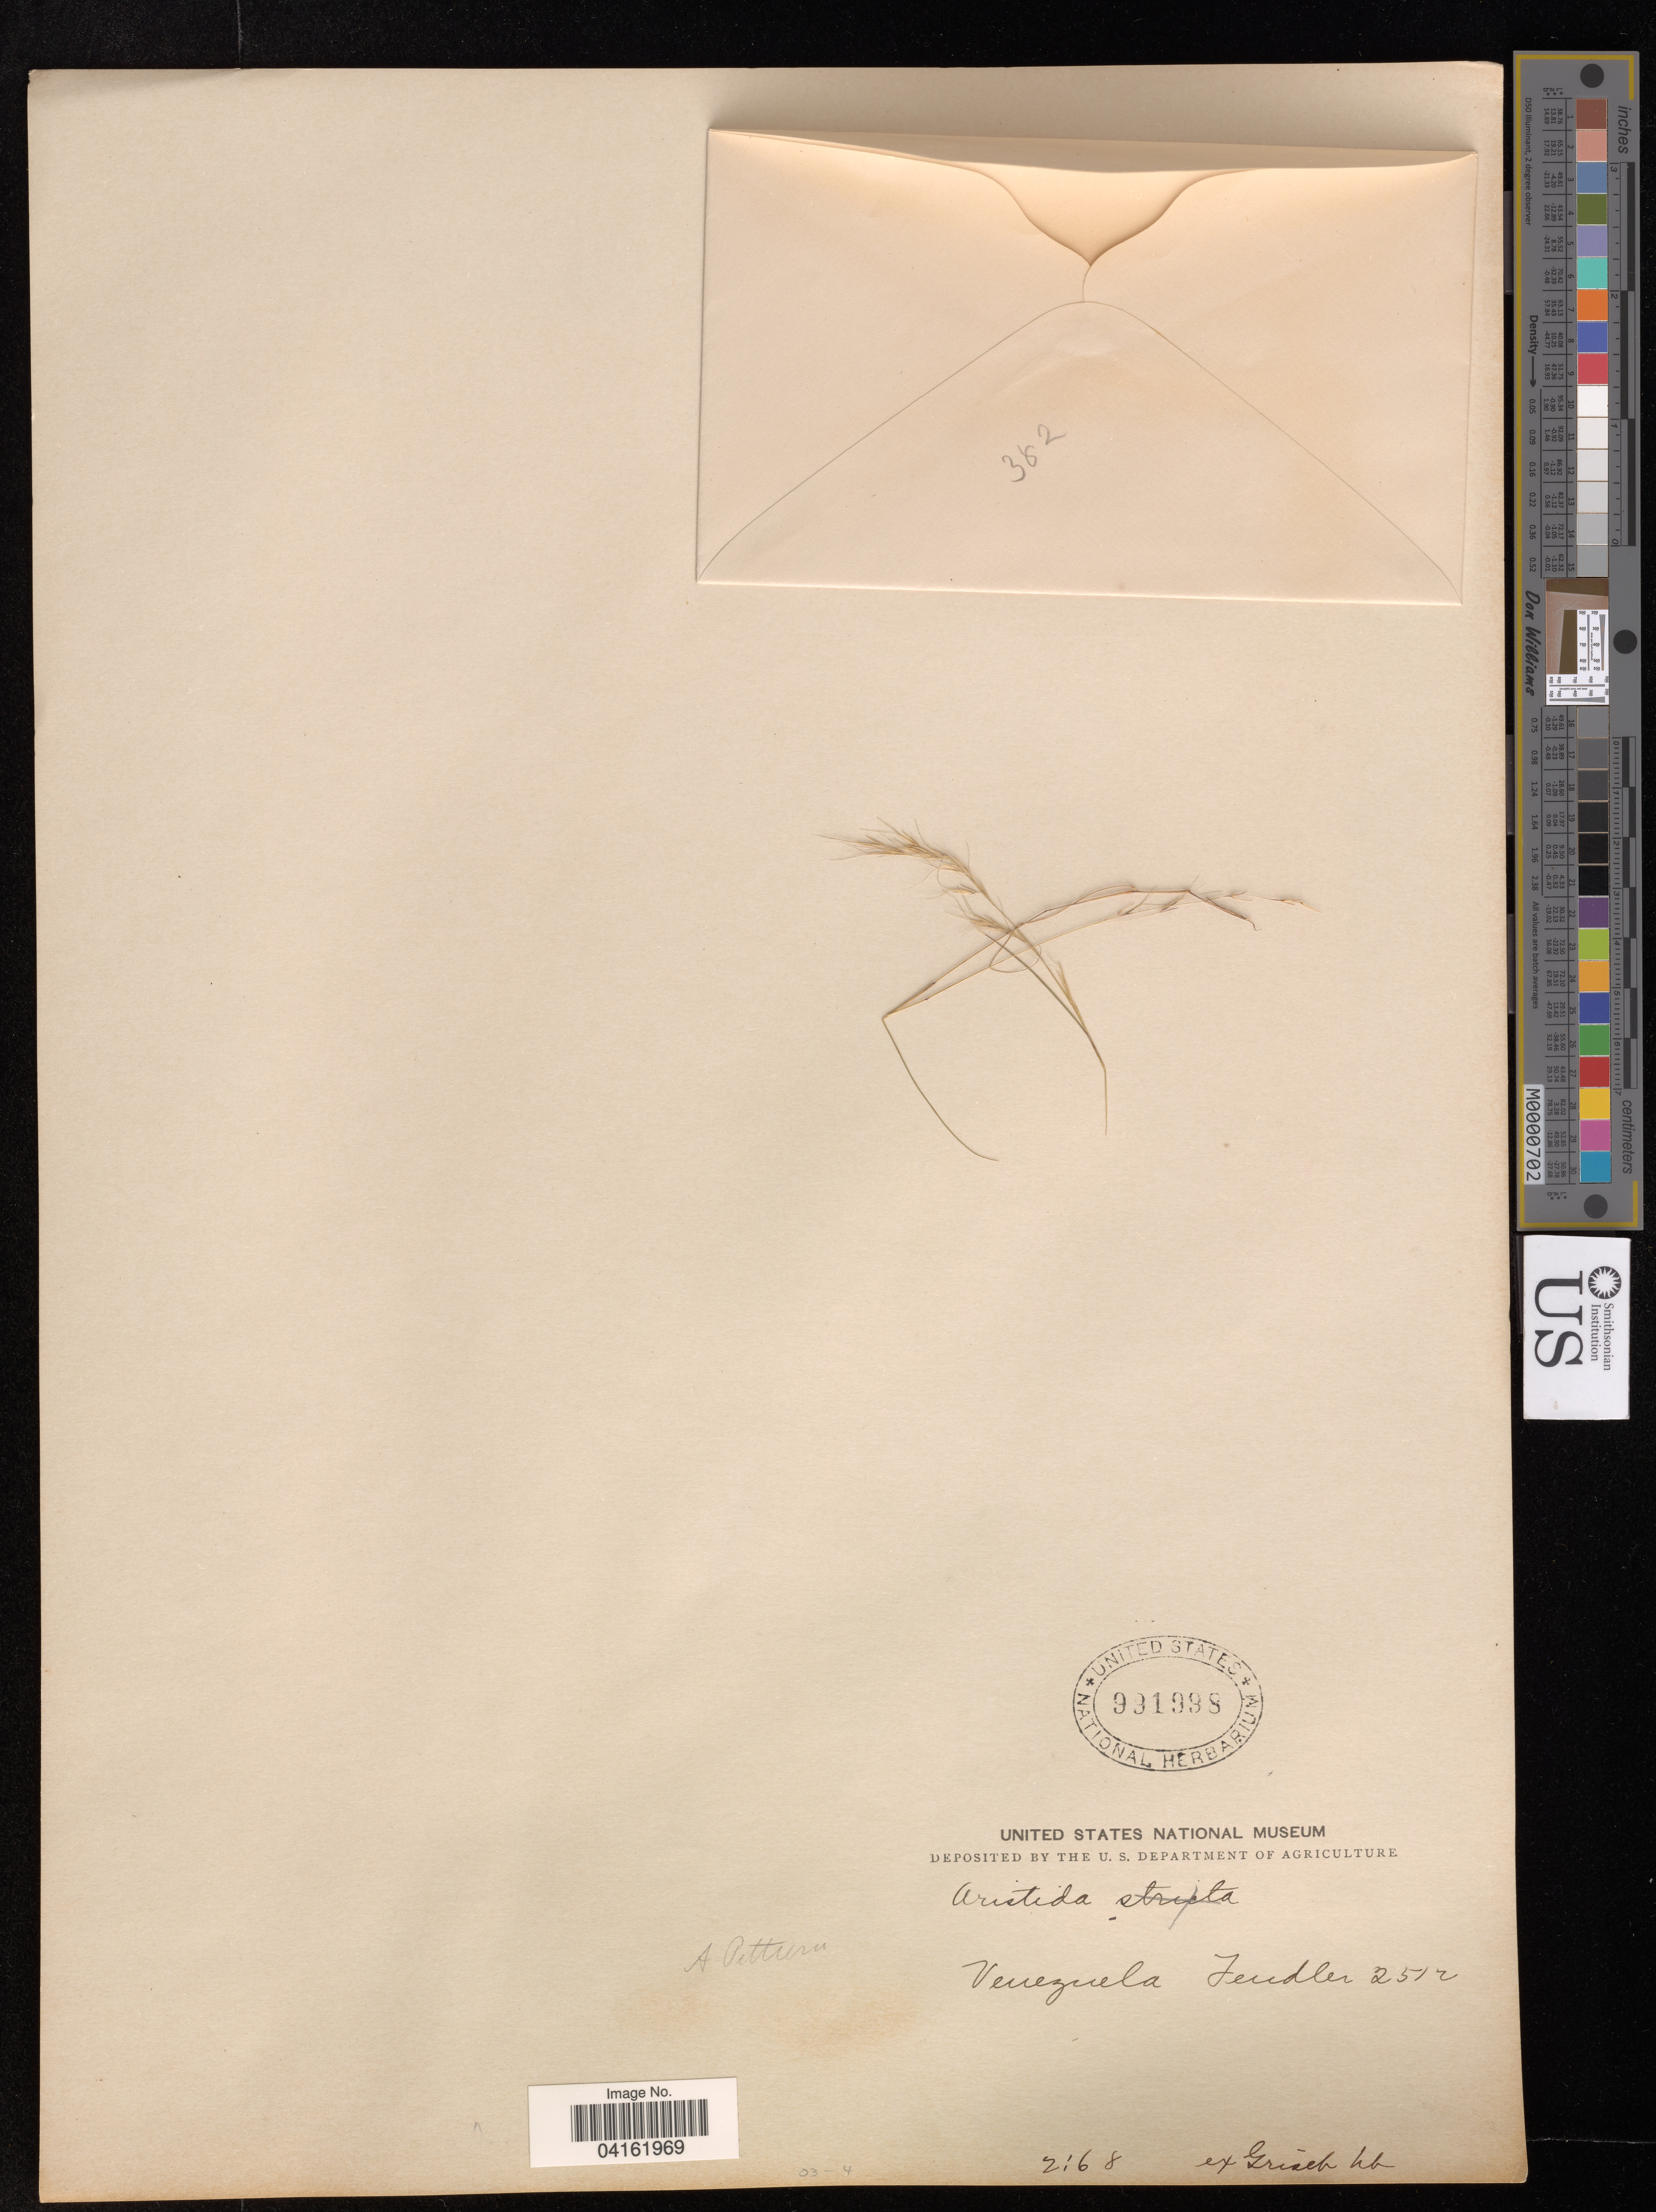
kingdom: Plantae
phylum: Tracheophyta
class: Liliopsida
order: Poales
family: Poaceae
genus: Aristida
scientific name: Aristida pittieri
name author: Henr.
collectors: -. Fendler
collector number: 2512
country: Venezuela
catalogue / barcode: US 991998